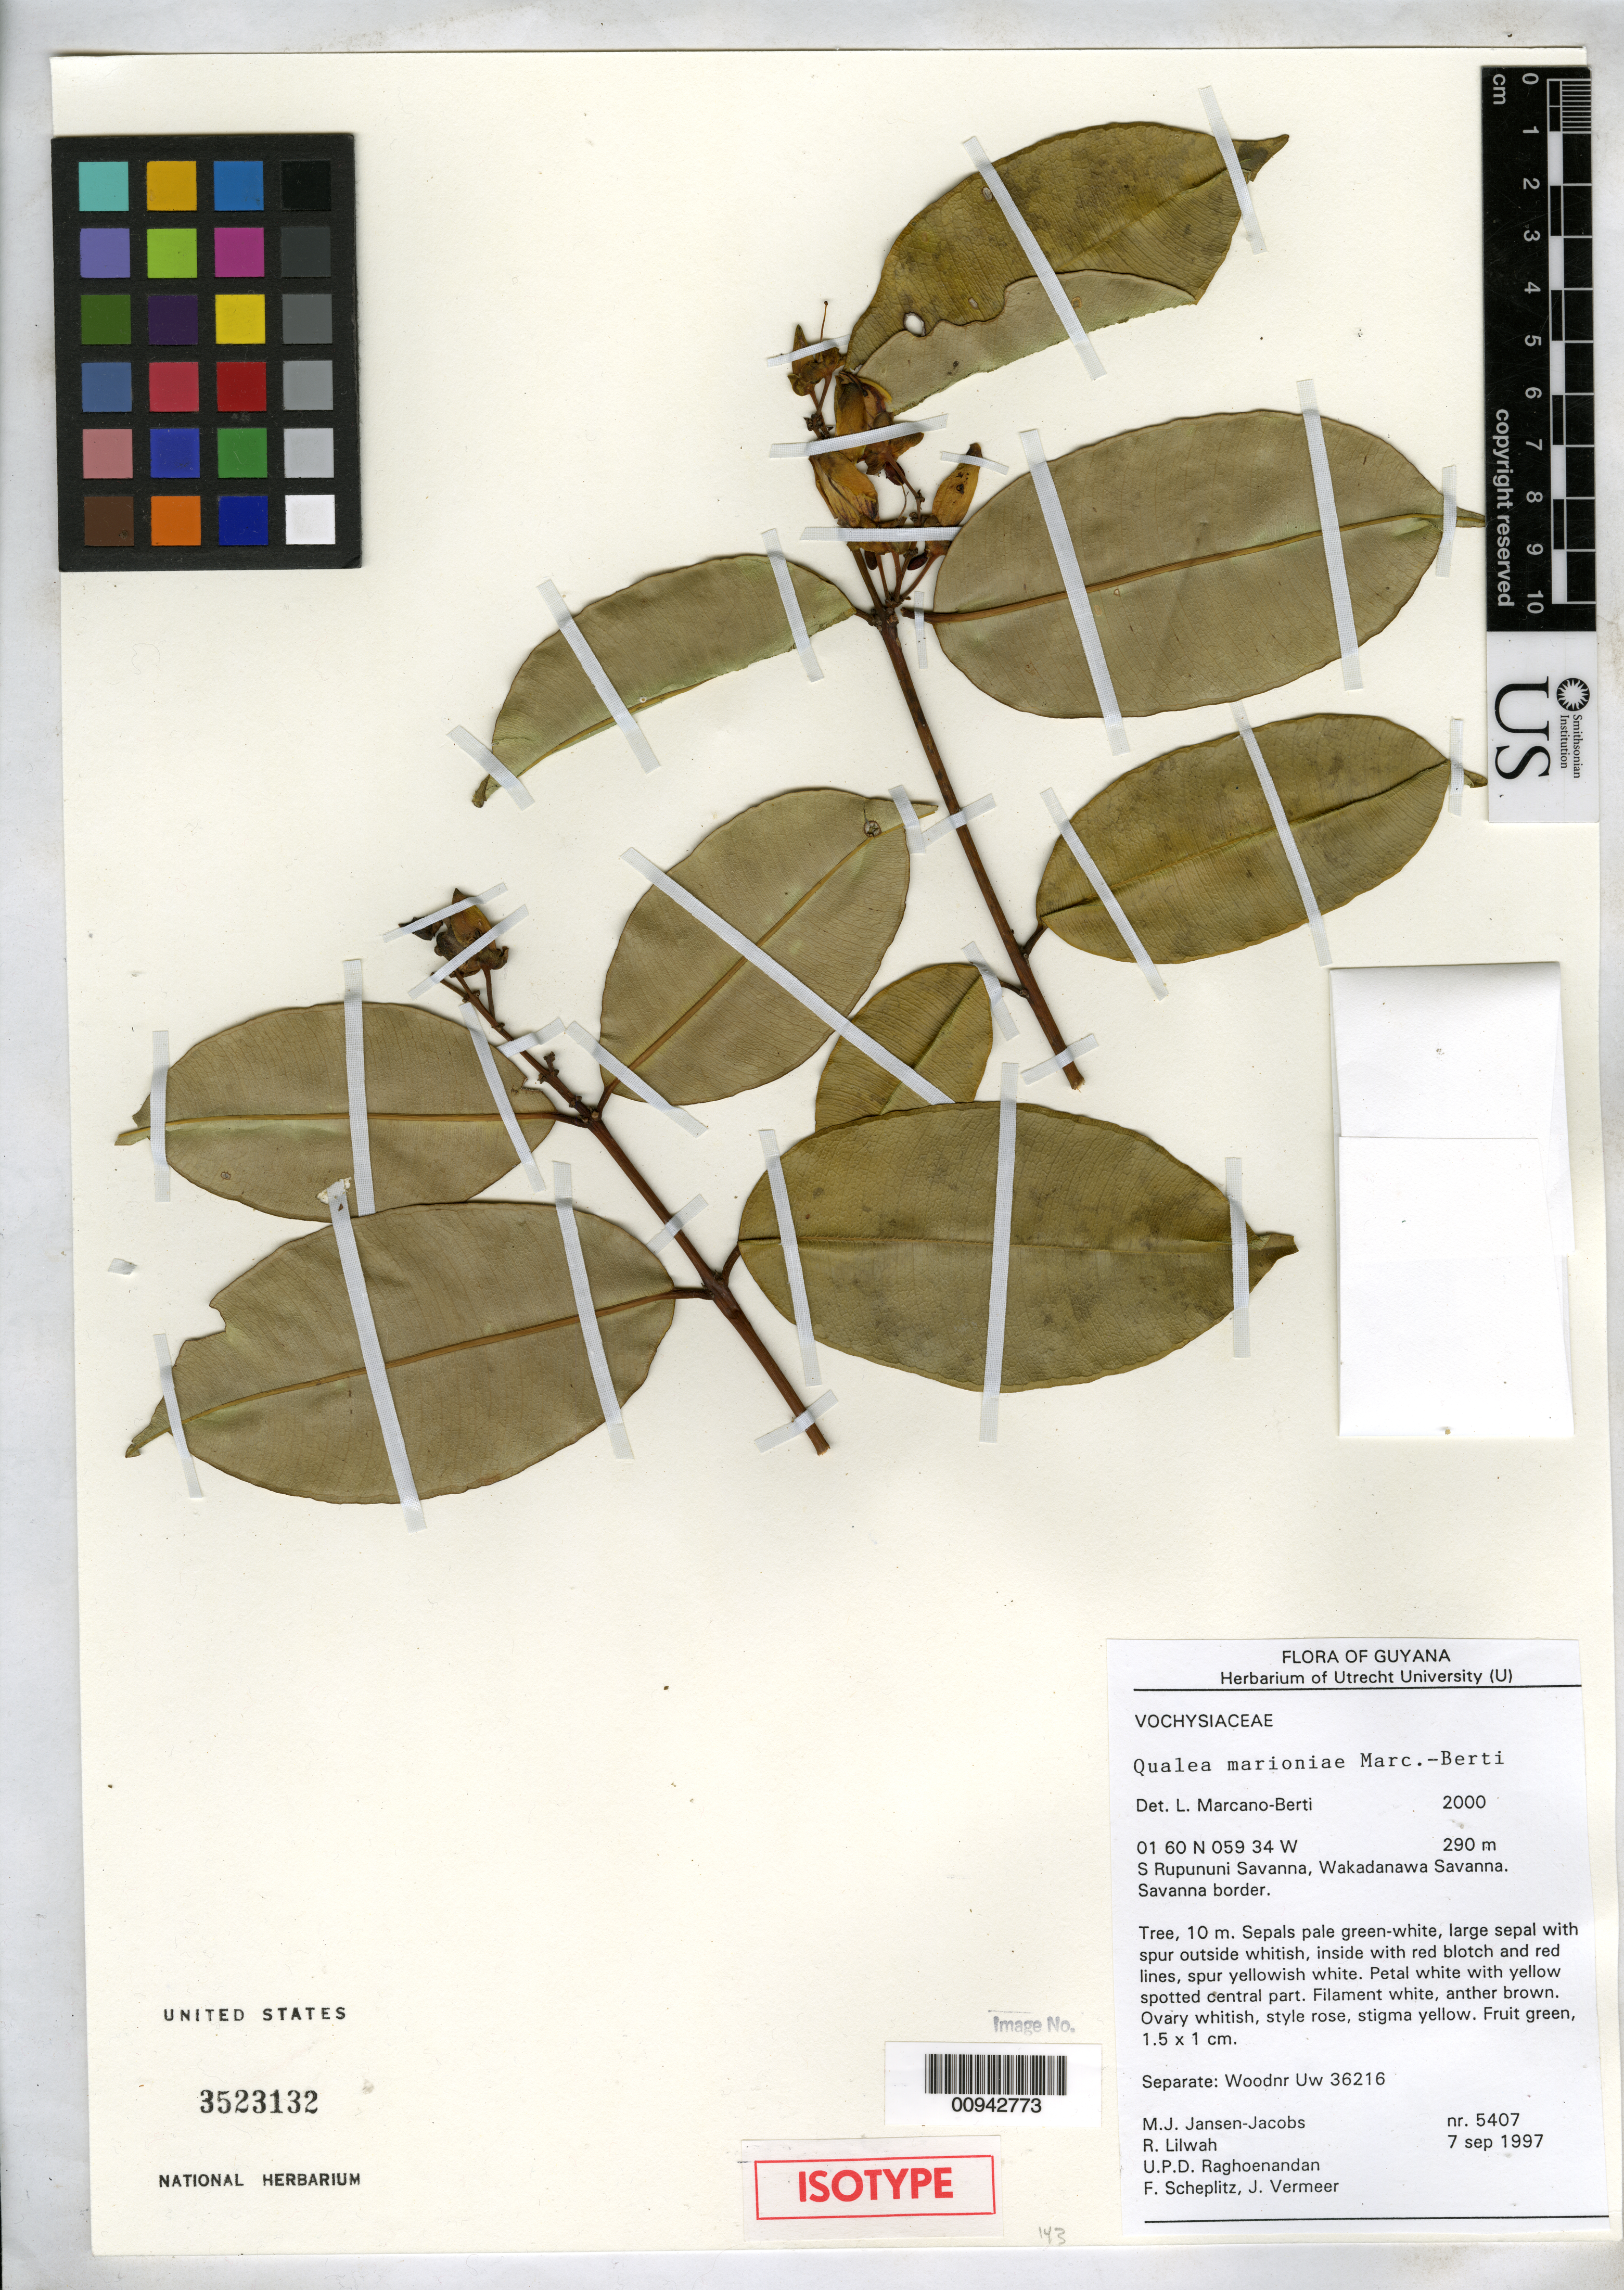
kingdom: Plantae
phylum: Tracheophyta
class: Magnoliopsida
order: Myrtales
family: Vochysiaceae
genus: Qualea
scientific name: Qualea marioniae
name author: Marc.-Berti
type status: Isotype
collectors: M. J. Jansen-Jacobs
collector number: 5407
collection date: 1997-09-07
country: Guyana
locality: Rupununi and Wakadanawa Savanna border.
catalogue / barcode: US 3523132